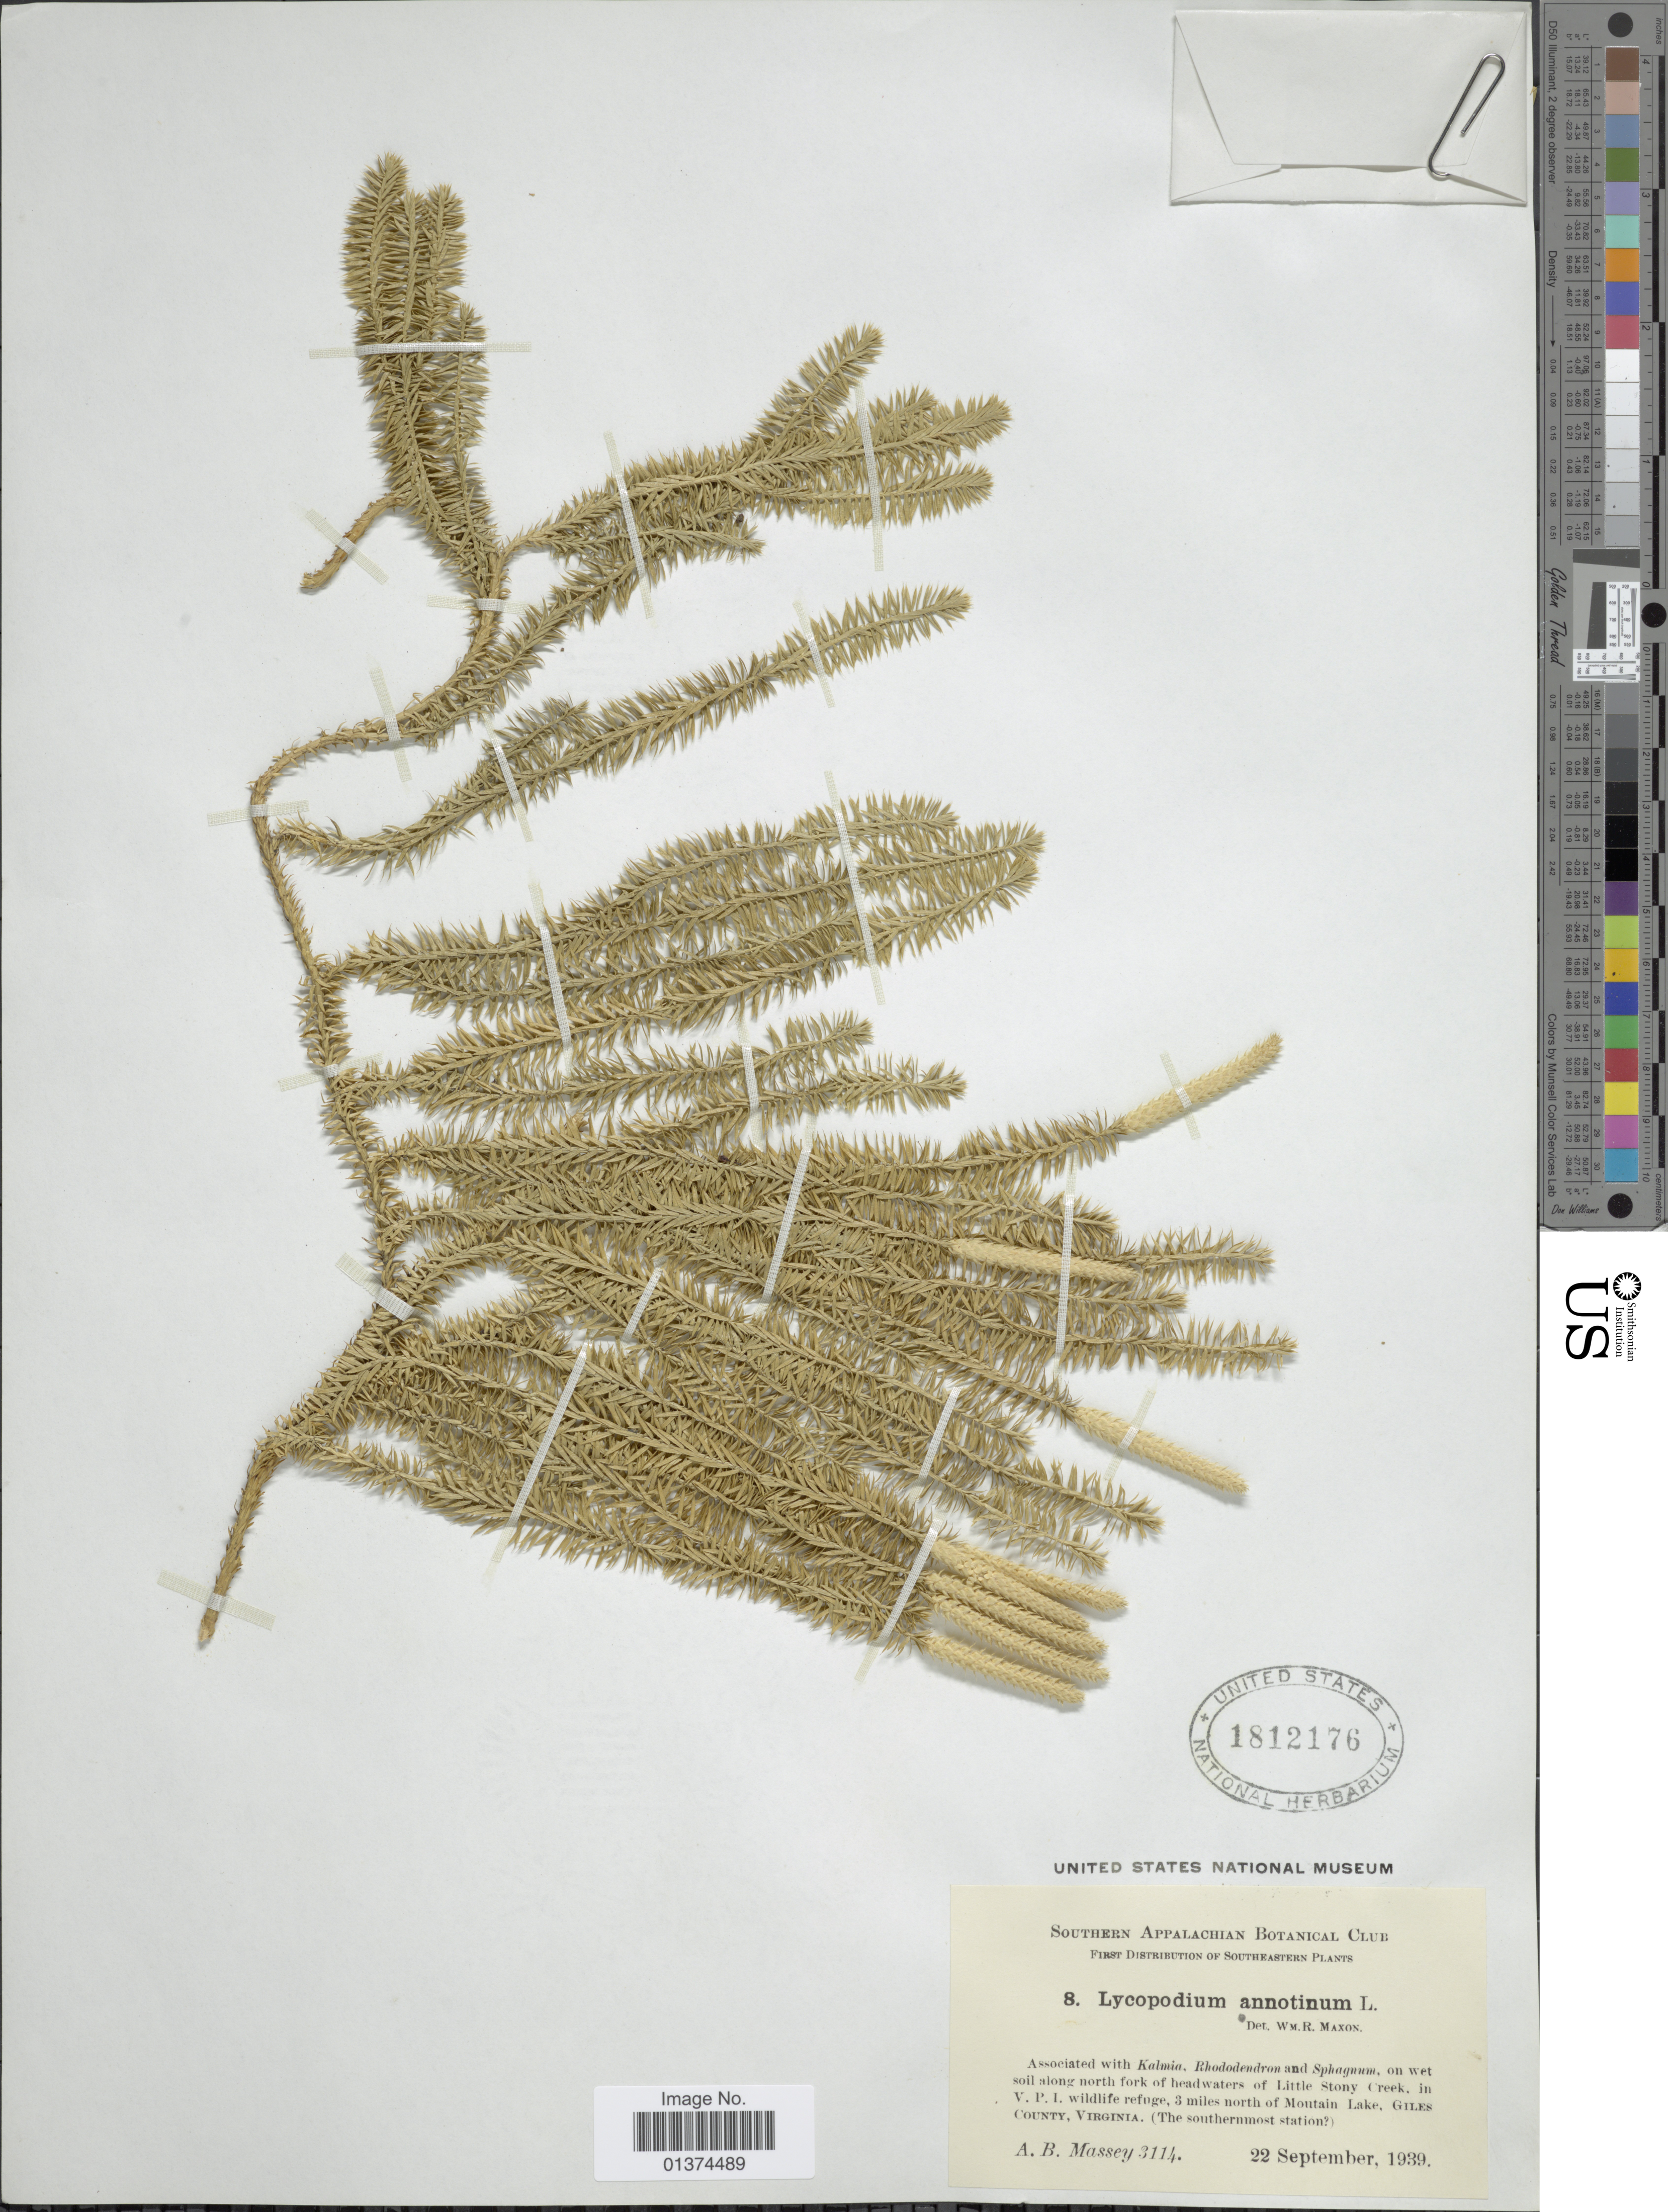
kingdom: Plantae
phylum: Tracheophyta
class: Lycopodiopsida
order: Lycopodiales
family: Lycopodiaceae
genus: Spinulum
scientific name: Spinulum annotinum subsp. annotinum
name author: (L.) A. Haines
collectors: A. Massey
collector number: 3114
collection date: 1939-09-22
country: United States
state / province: Virginia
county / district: Giles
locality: On wet soil along north fork of headwaters of Little Stony Creek, in V.P.I. wildlife refuge, 3 miles north of Moutain Lake, Giles County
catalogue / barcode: US 1812176